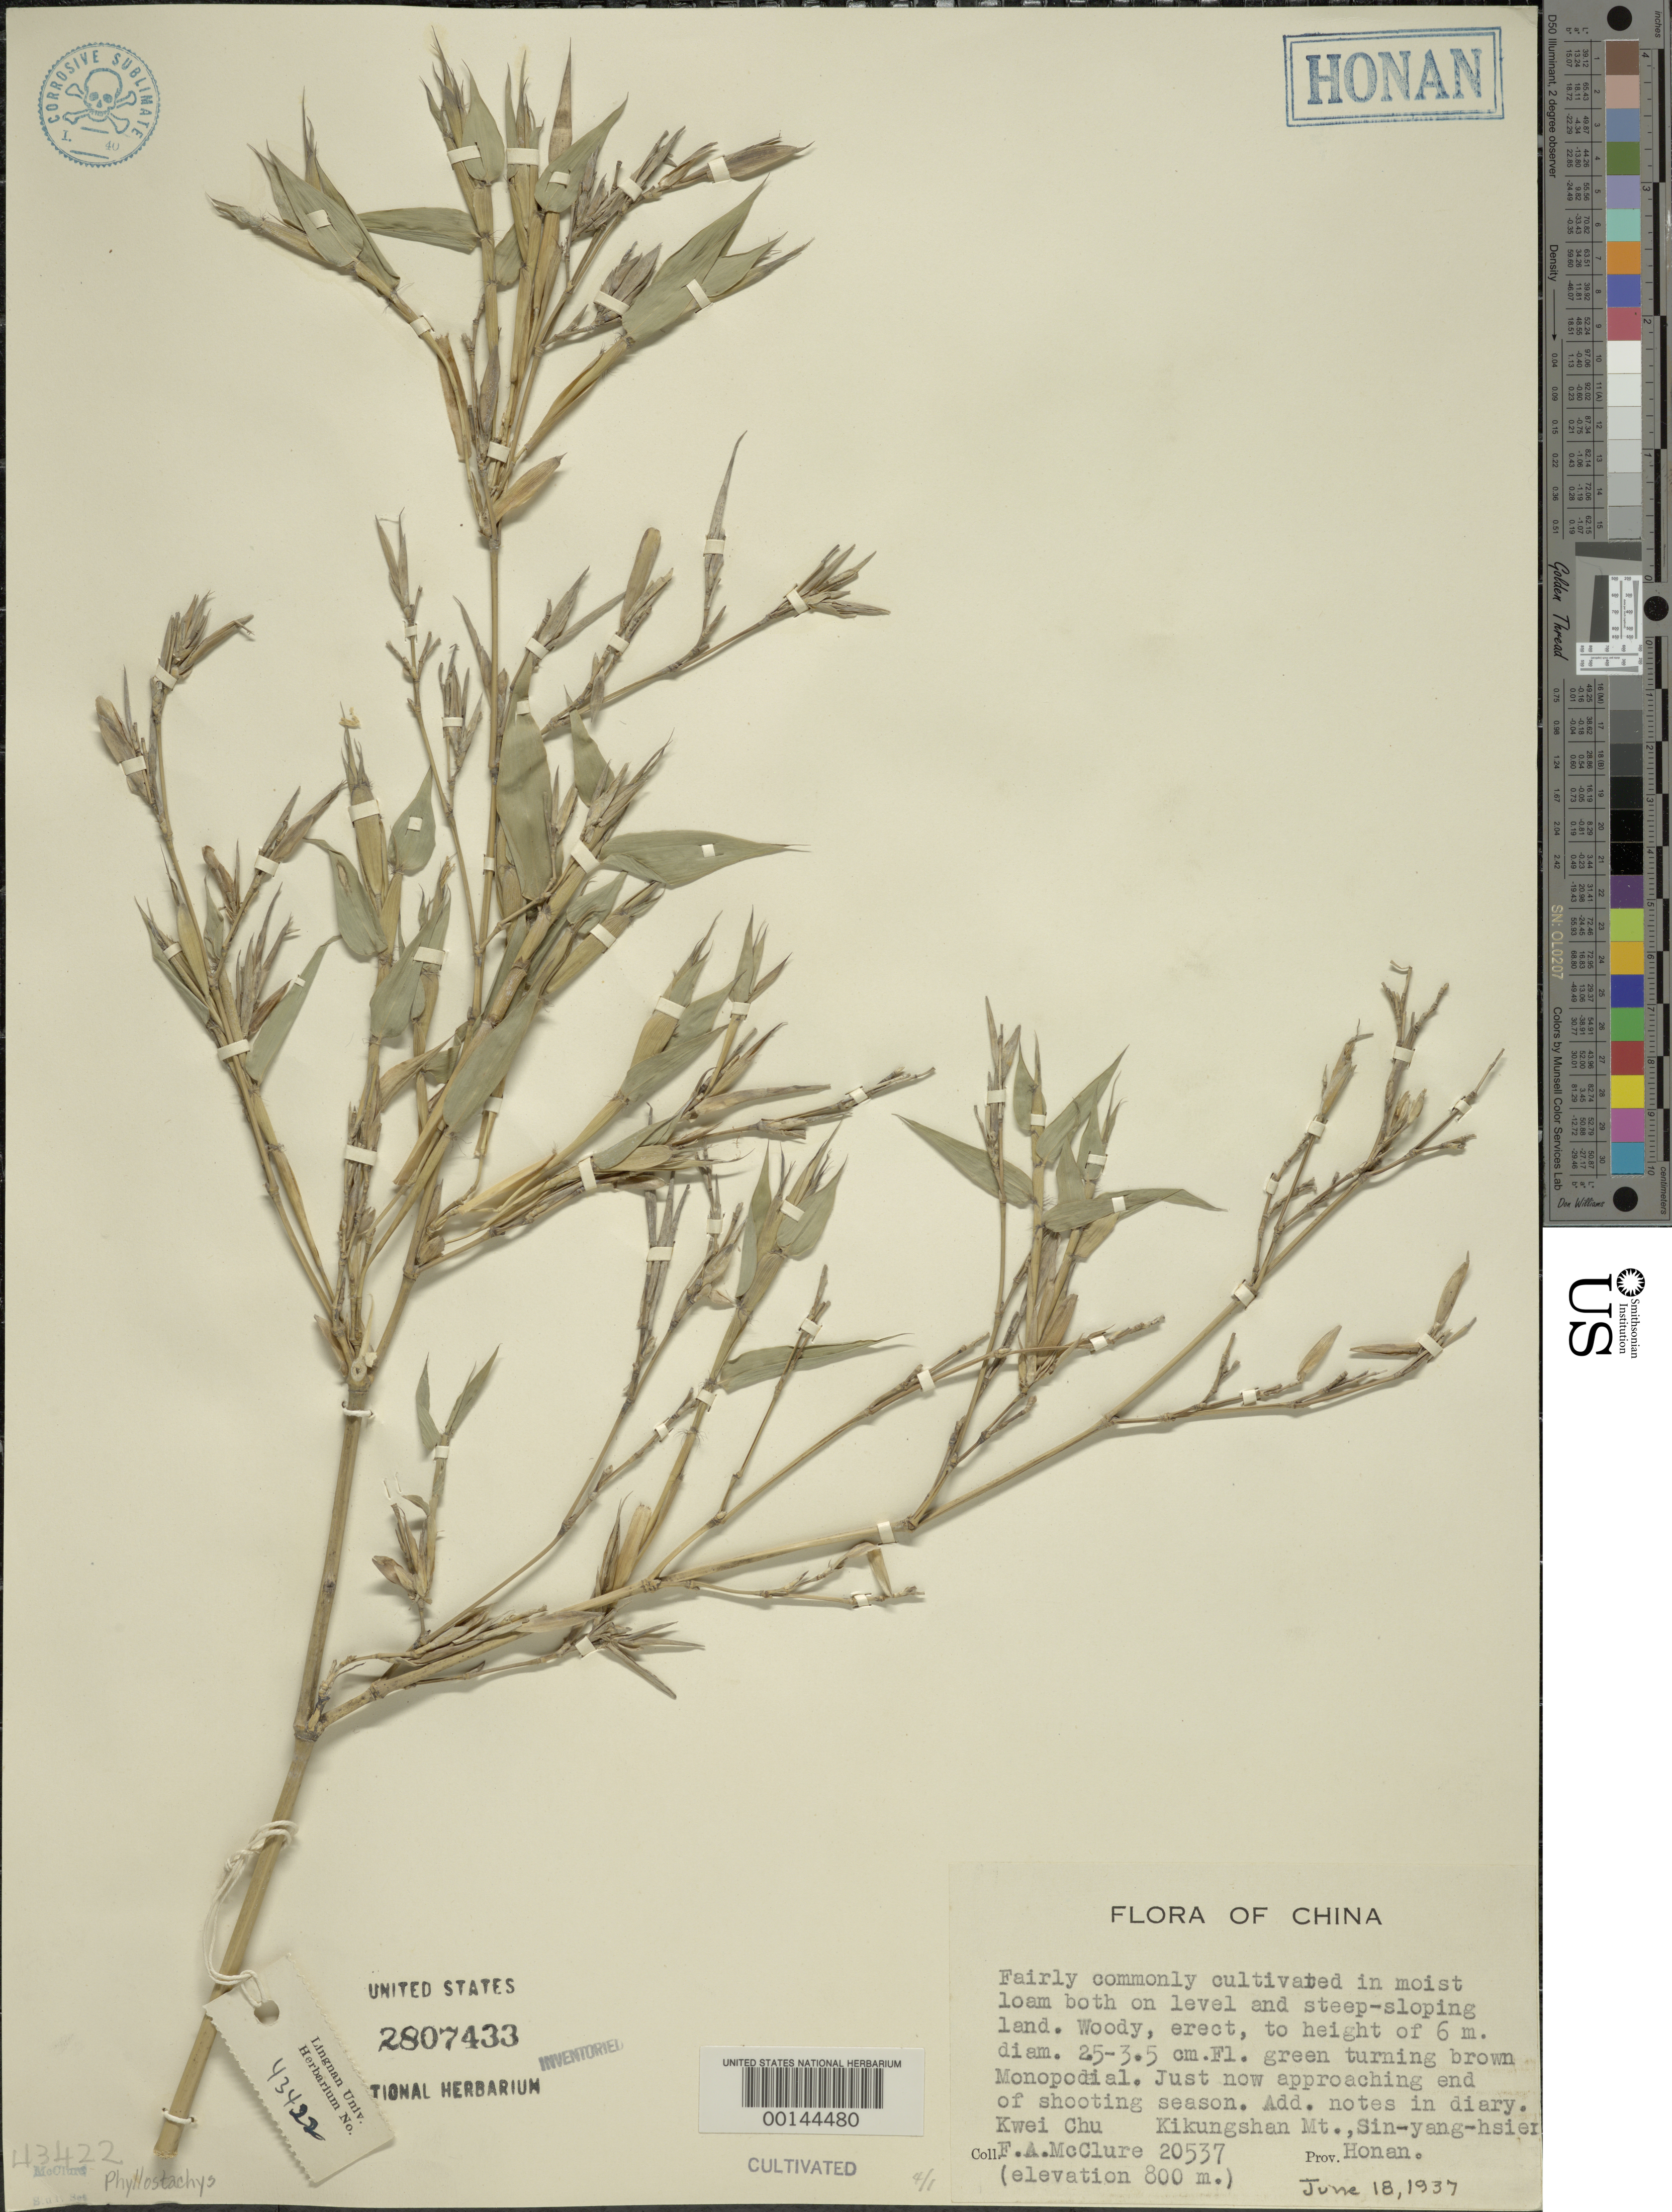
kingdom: Plantae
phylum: Tracheophyta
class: Liliopsida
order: Poales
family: Poaceae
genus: Phyllostachys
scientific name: Phyllostachys sp.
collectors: F. A. McClure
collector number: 20537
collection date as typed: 18 Jun 1937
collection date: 1937-06-18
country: China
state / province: Guangdong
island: Honam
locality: Kwei chu, sin-yang-hsien, kikungshan mt.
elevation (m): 800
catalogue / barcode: US 2807433